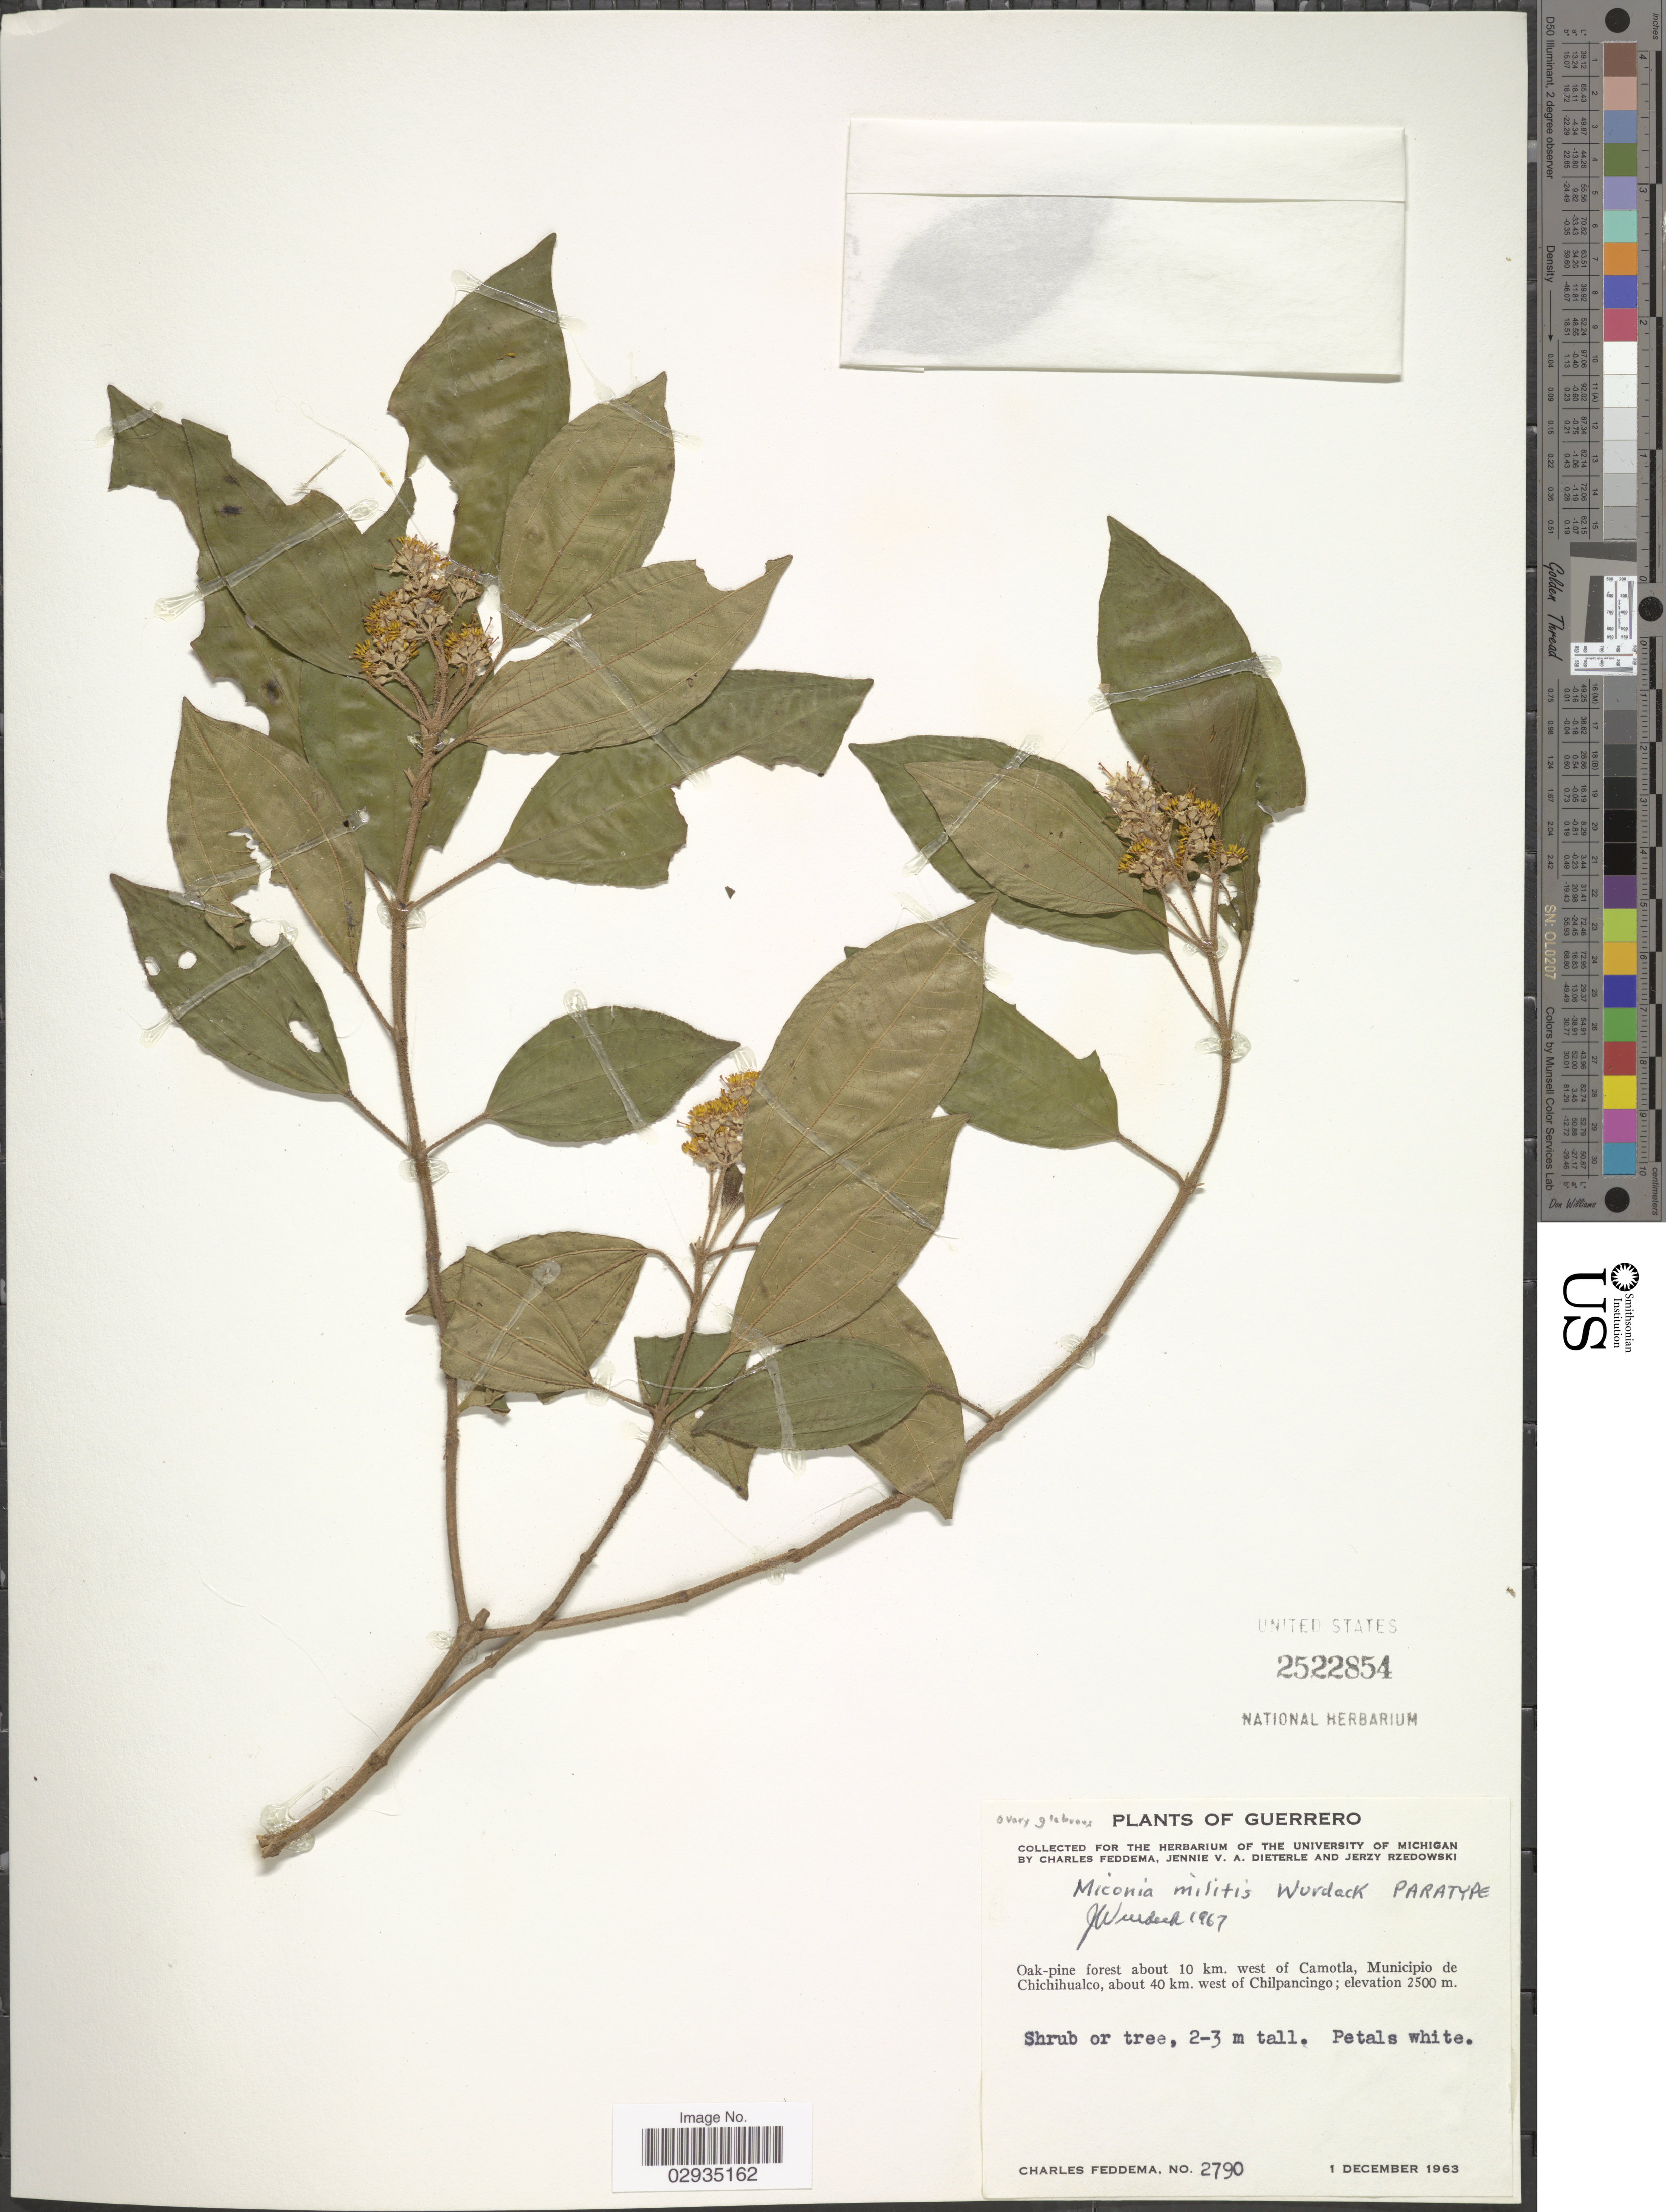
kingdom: Plantae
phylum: Tracheophyta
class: Magnoliopsida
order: Myrtales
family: Melastomataceae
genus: Miconia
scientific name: Miconia militis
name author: Wurdack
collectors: C. Feddema, J. Dieterle & J. Rzedowski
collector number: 2790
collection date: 1963-12-01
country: Mexico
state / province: Guerrero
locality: Oak-pine forest about 10 km. west of Camotla, Municipio de Chichihualco, about 40 km. west of Chilpancingo.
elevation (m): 2500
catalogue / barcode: US 2522854